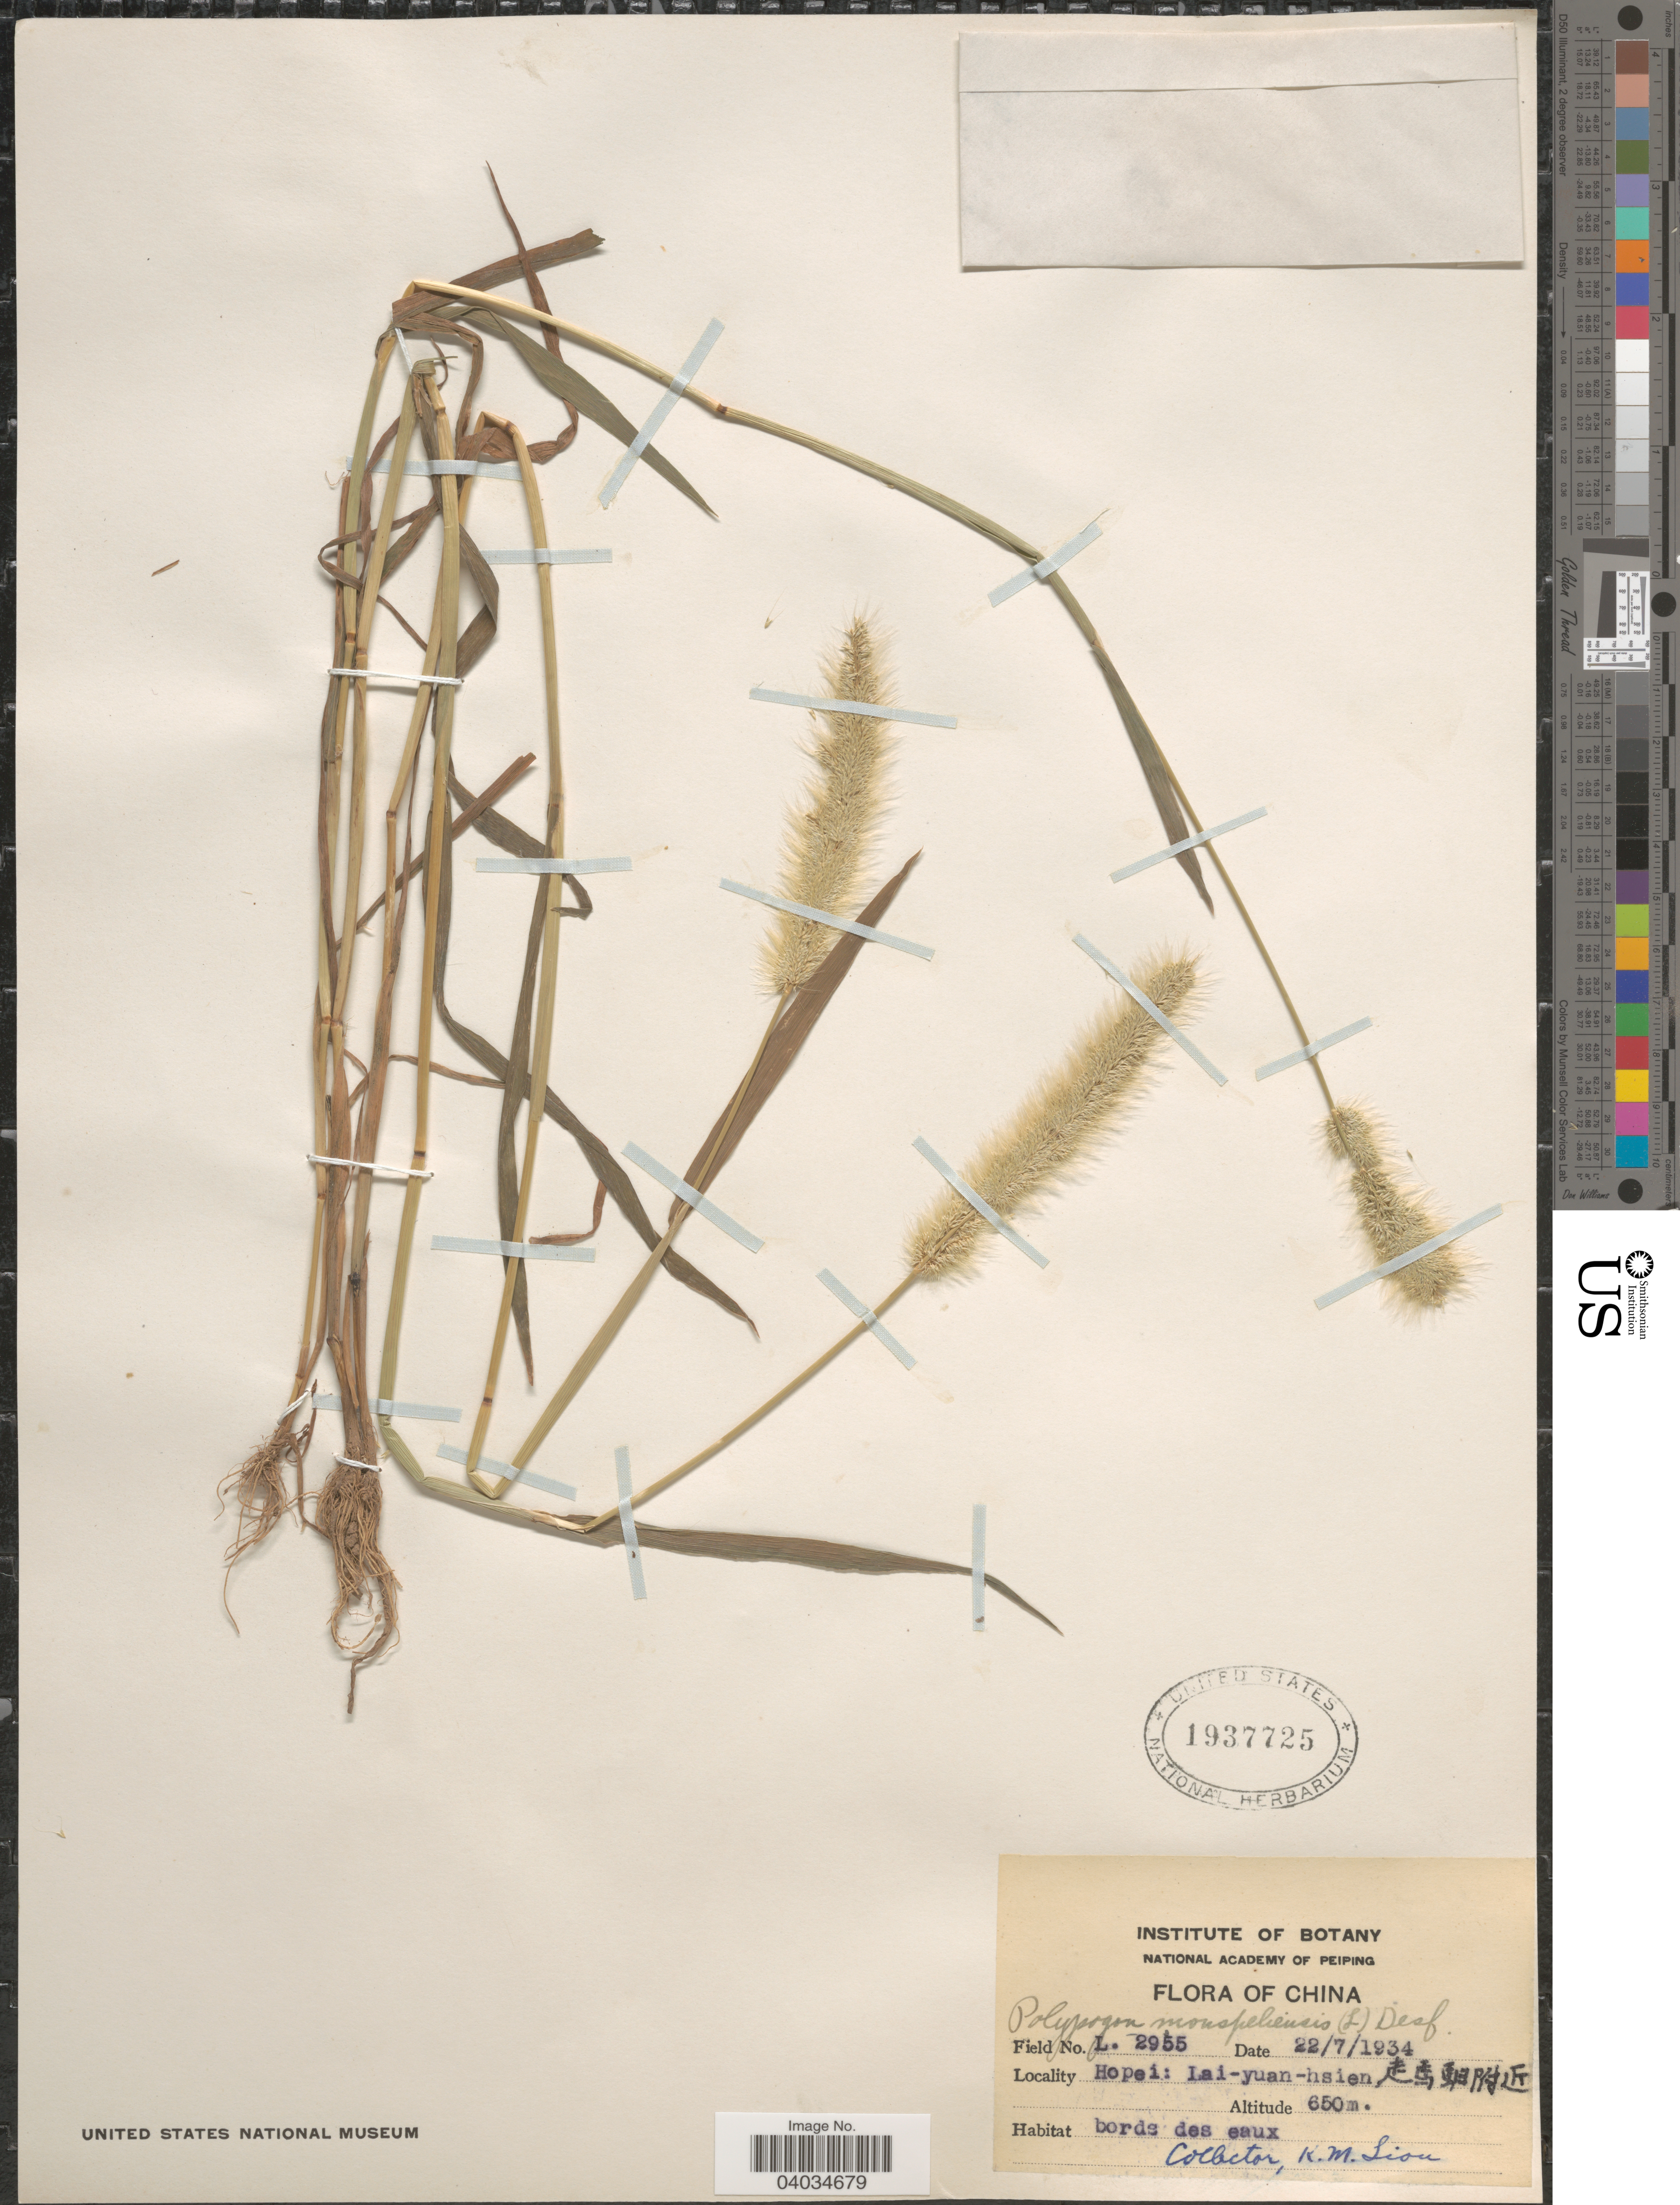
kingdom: Plantae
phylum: Tracheophyta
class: Liliopsida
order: Poales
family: Poaceae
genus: Polypogon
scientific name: Polypogon monspeliensis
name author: (L.) Desf.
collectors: K. M. Liou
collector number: L2955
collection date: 1934-07-22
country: China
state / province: Hebei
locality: Hopei: Lai-yuan-hsien.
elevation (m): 650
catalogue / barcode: US 1937725